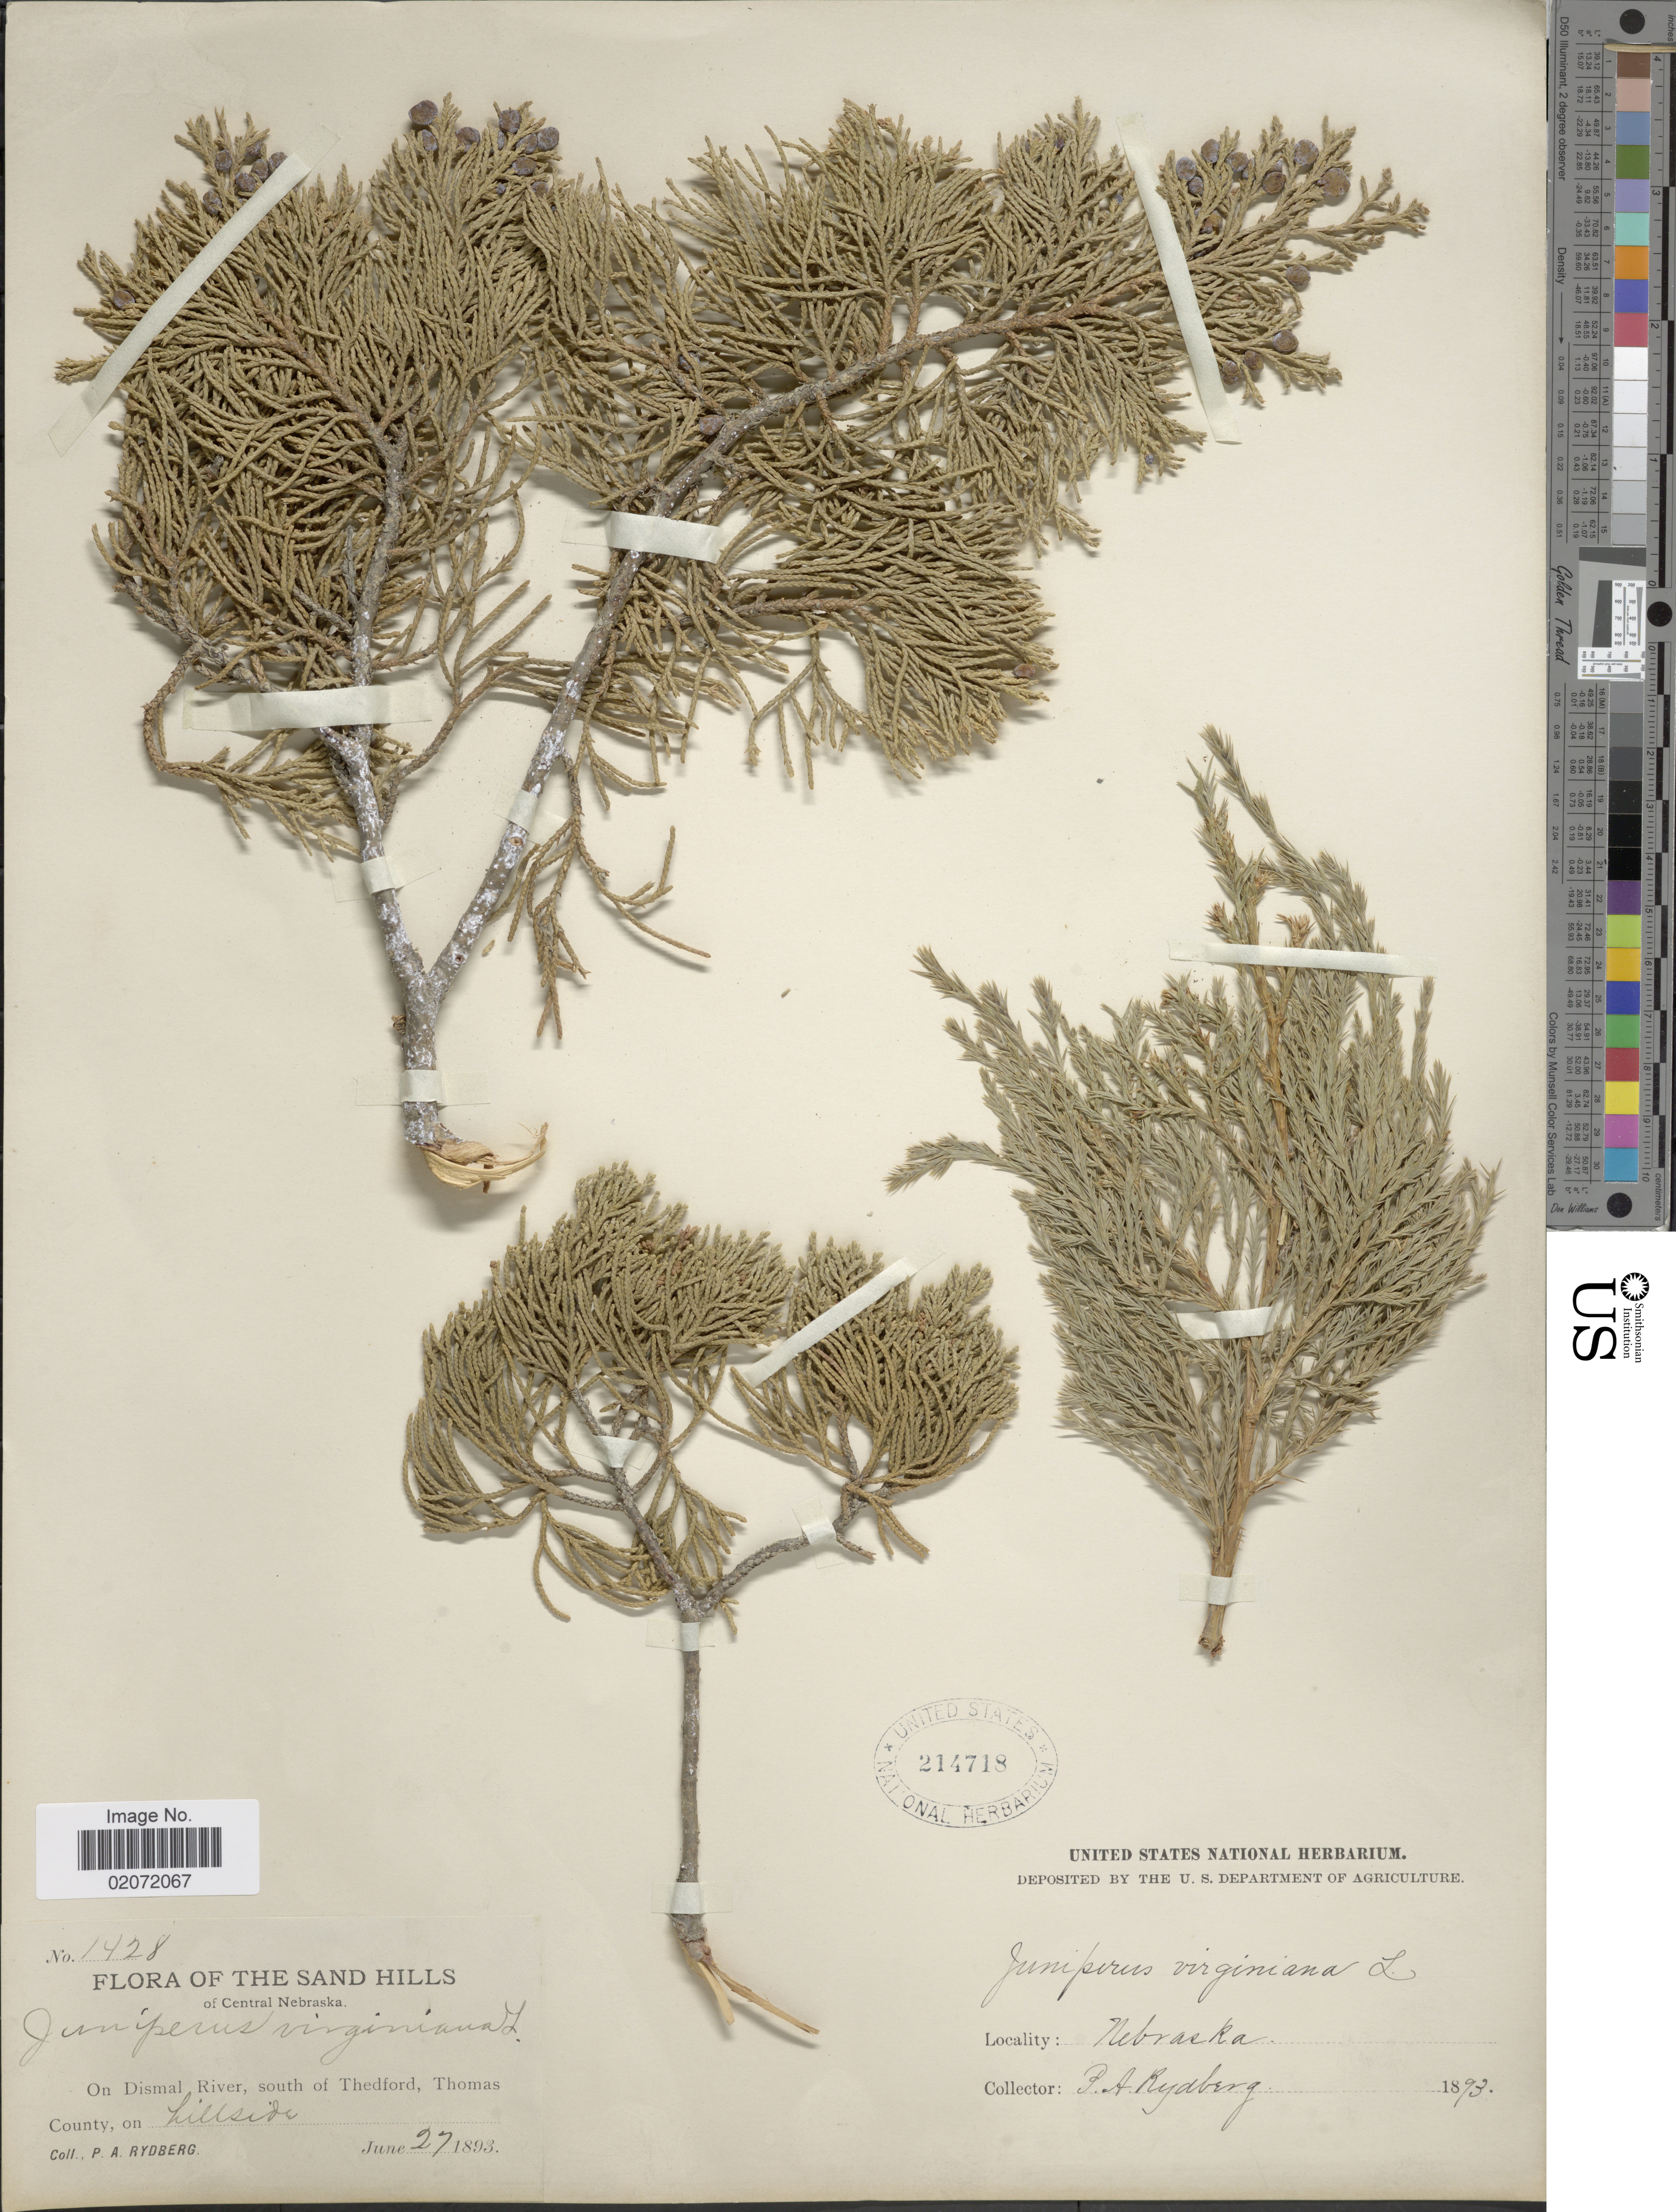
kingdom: Plantae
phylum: Tracheophyta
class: Pinopsida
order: Pinales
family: Cupressaceae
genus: Juniperus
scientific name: Juniperus virginiana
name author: L.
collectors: P. A. Rydberg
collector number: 1428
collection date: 1893-06-27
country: United States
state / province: Nebraska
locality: The Sand Hills, On Dismal River, south of Thedford, Thomas County, on hillside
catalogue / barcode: US 214718